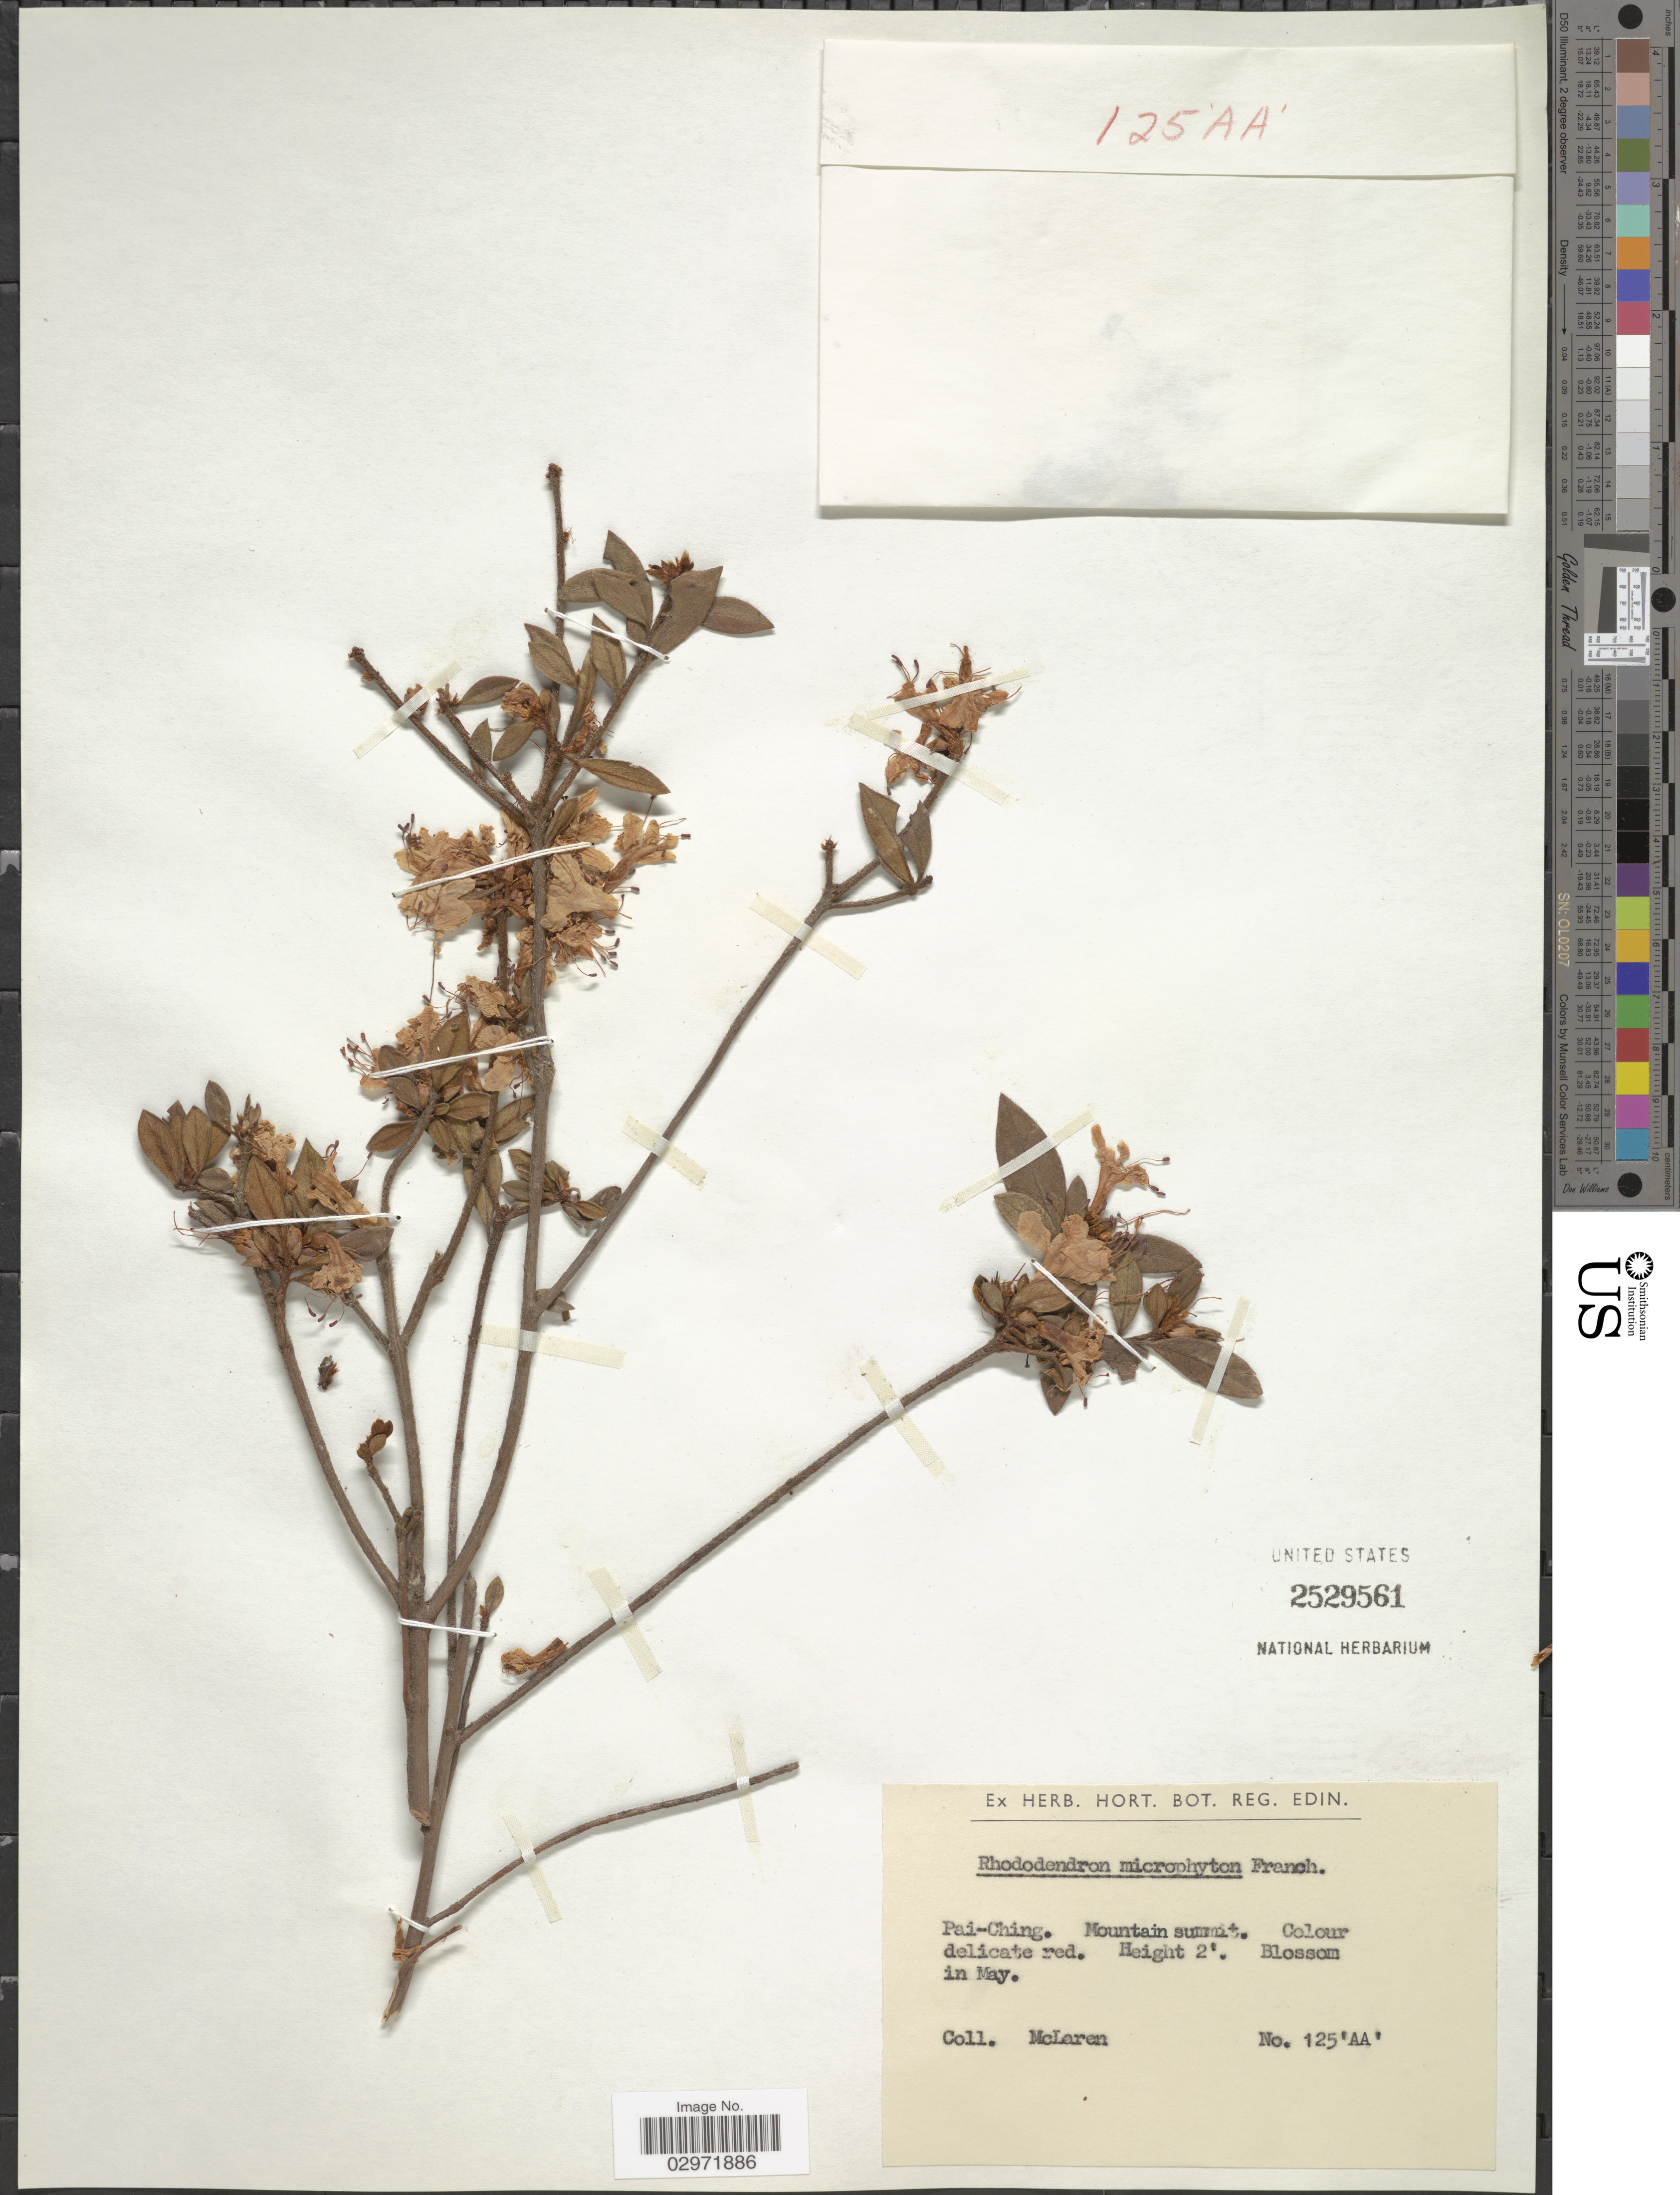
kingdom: Plantae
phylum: Tracheophyta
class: Magnoliopsida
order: Ericales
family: Ericaceae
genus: Rhododendron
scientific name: Rhododendron microphyton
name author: Franch.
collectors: McLaren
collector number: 125'AA'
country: China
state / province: Shanxi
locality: Pai-Ching.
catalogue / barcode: US 2529561